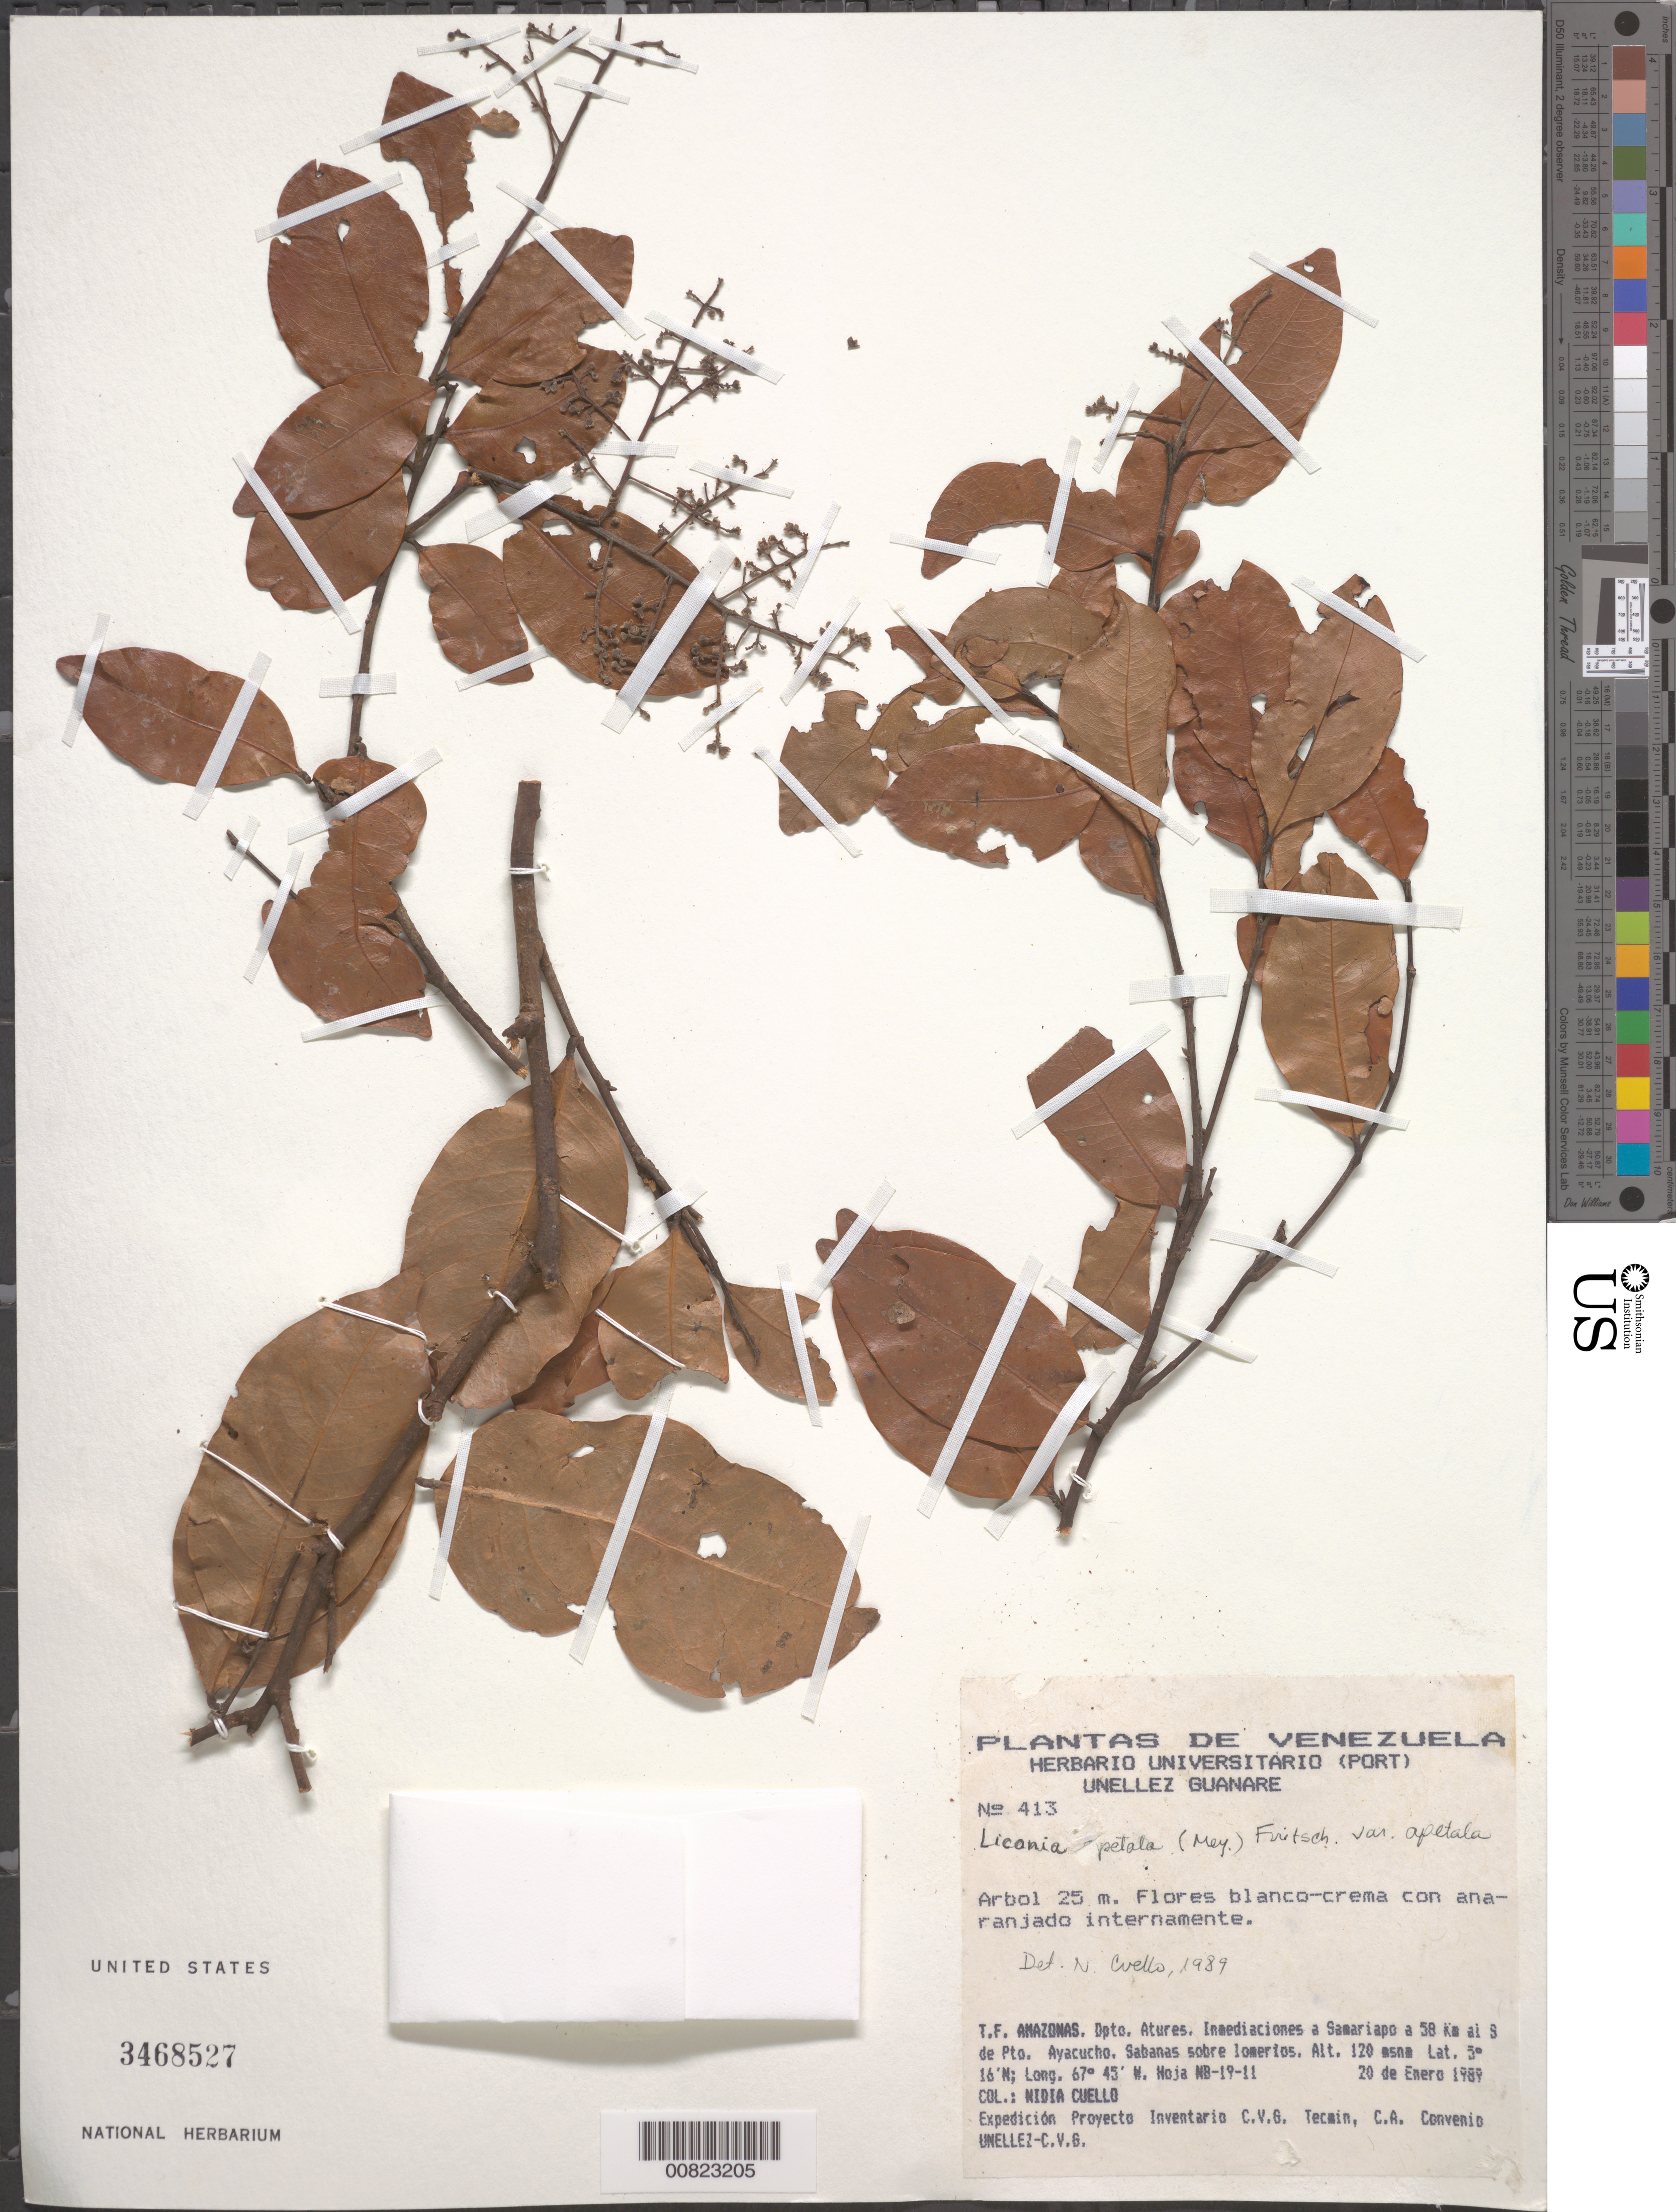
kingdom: Plantae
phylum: Tracheophyta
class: Magnoliopsida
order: Malpighiales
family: Chrysobalanaceae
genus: Leptobalanus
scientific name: Leptobalanus apetalus var. apetalus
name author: (E. Mey.) Sothers & Prance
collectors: N. L. Cuello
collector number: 413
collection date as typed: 20-Jan-89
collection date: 1989-01-20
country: Venezuela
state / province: Amazonas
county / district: Atures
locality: Samariapo, 58 km S Pto. Ayacucho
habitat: Sabanas sobre lomerios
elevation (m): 120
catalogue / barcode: US 3468527